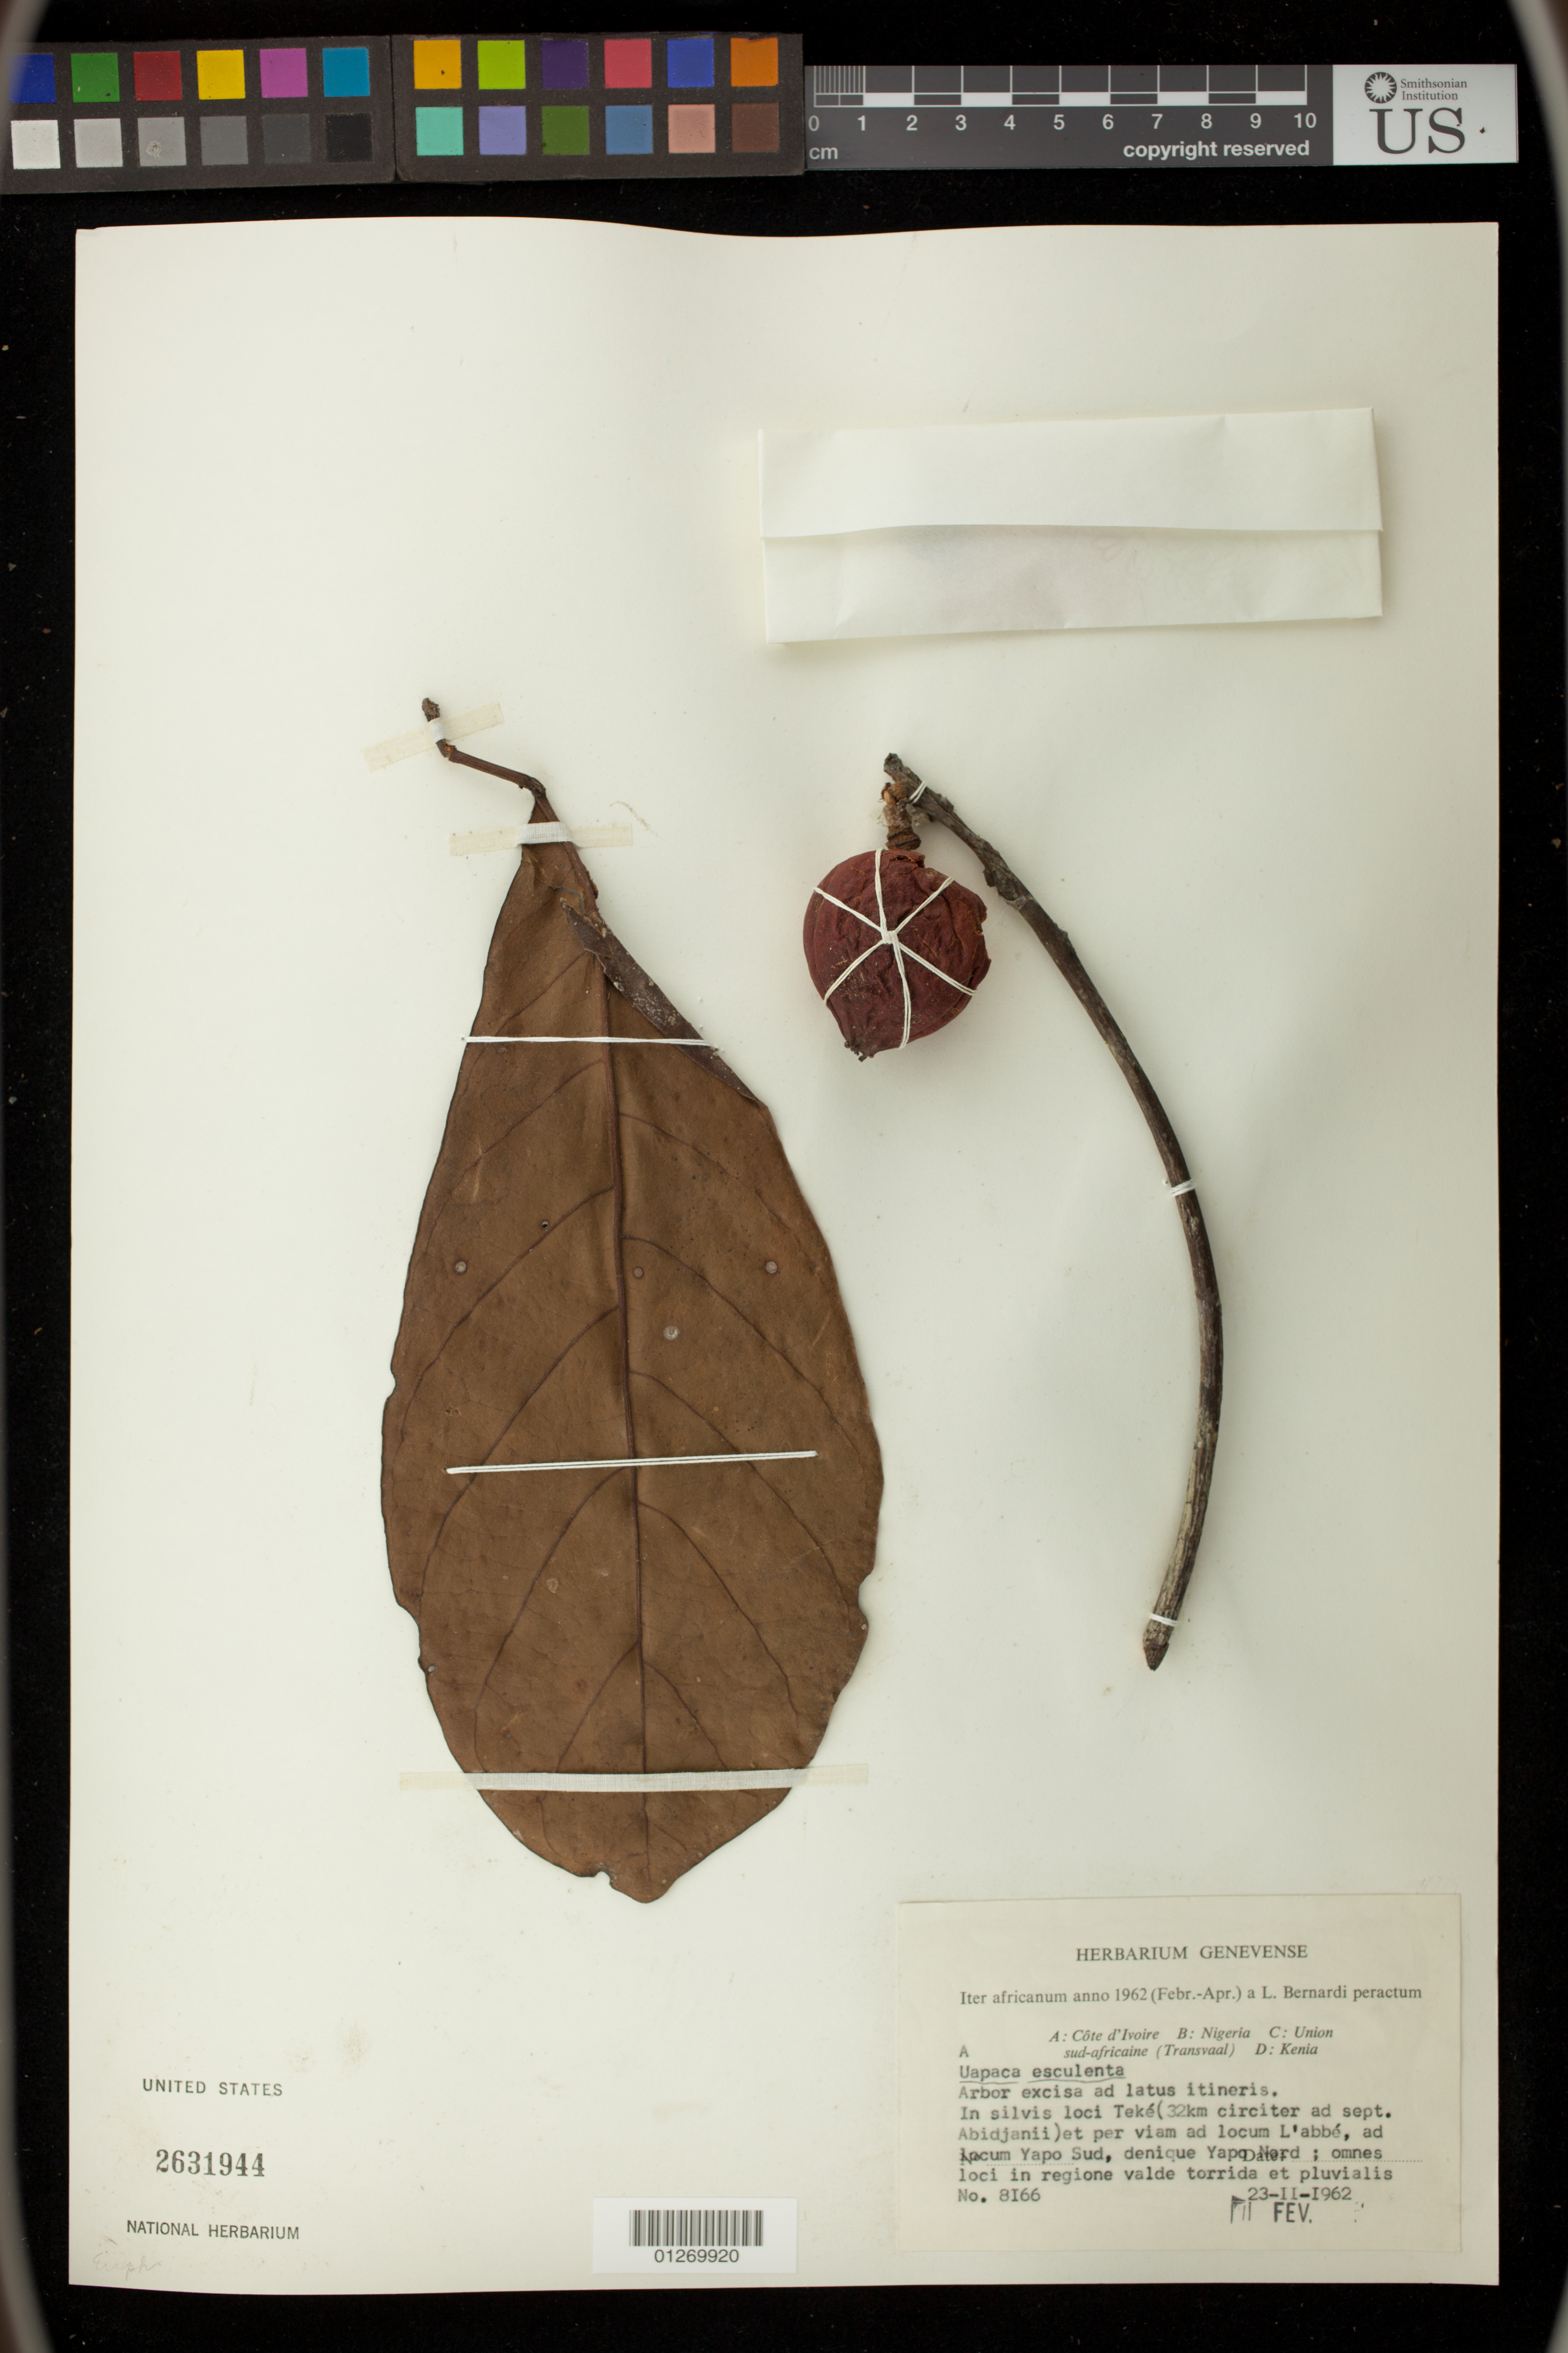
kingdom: Plantae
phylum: Tracheophyta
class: Magnoliopsida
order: Malpighiales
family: Phyllanthaceae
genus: Uapaca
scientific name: Uapaca esculenta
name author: A. Chev. ex Aubrév. & Leandri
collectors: L. Bernardi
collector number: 8166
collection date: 1962-02-23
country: Ivory Coast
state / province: Lagunes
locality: In silvis loci Teke (32km circiter ad sept. Abidjanii) et per viam ad locum L'abee, ad locum Yapo Sud, denique Yapo Nord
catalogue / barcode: US 2631944